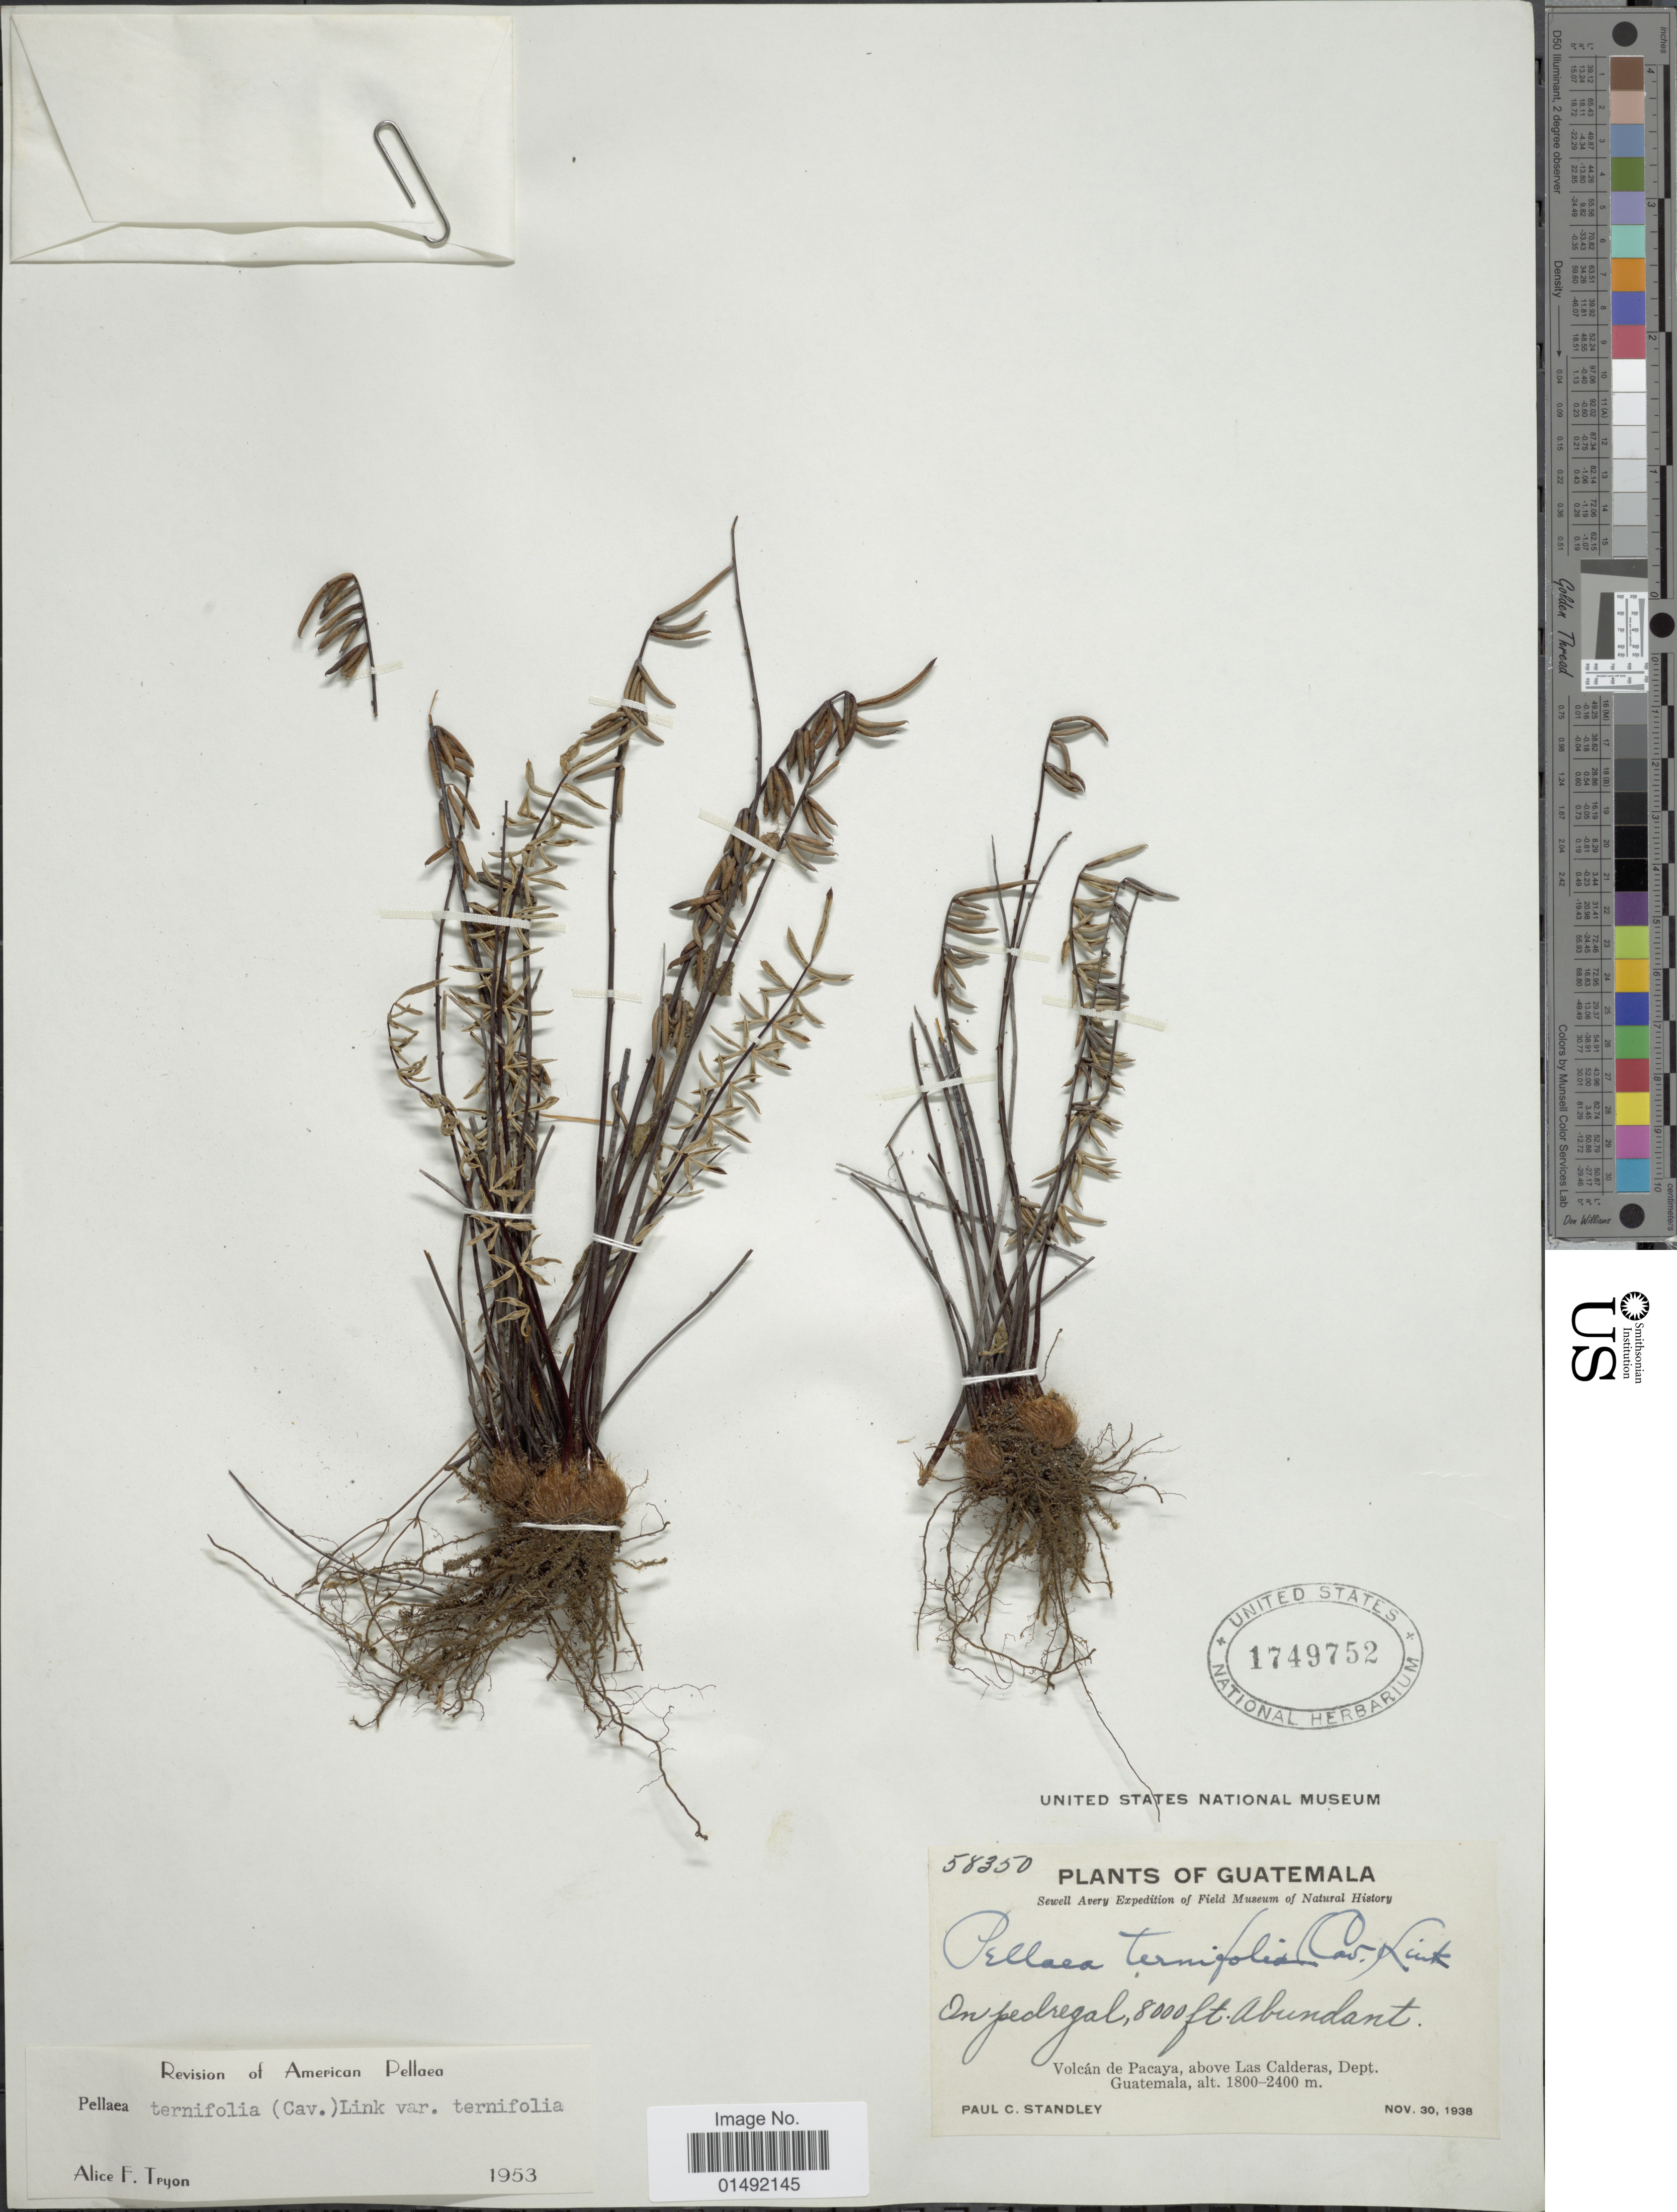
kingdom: Plantae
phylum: Tracheophyta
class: Polypodiopsida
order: Polypodiales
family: Pteridaceae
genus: Pellaea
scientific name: Pellaea ternifolia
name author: (Cav.) Link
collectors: P. C. Standley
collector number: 58350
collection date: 1938-11-30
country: Guatemala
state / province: Guatemala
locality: Volcán de Pacaya, above Las Calderas, Dept Guatemala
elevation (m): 1800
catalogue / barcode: US 1749752